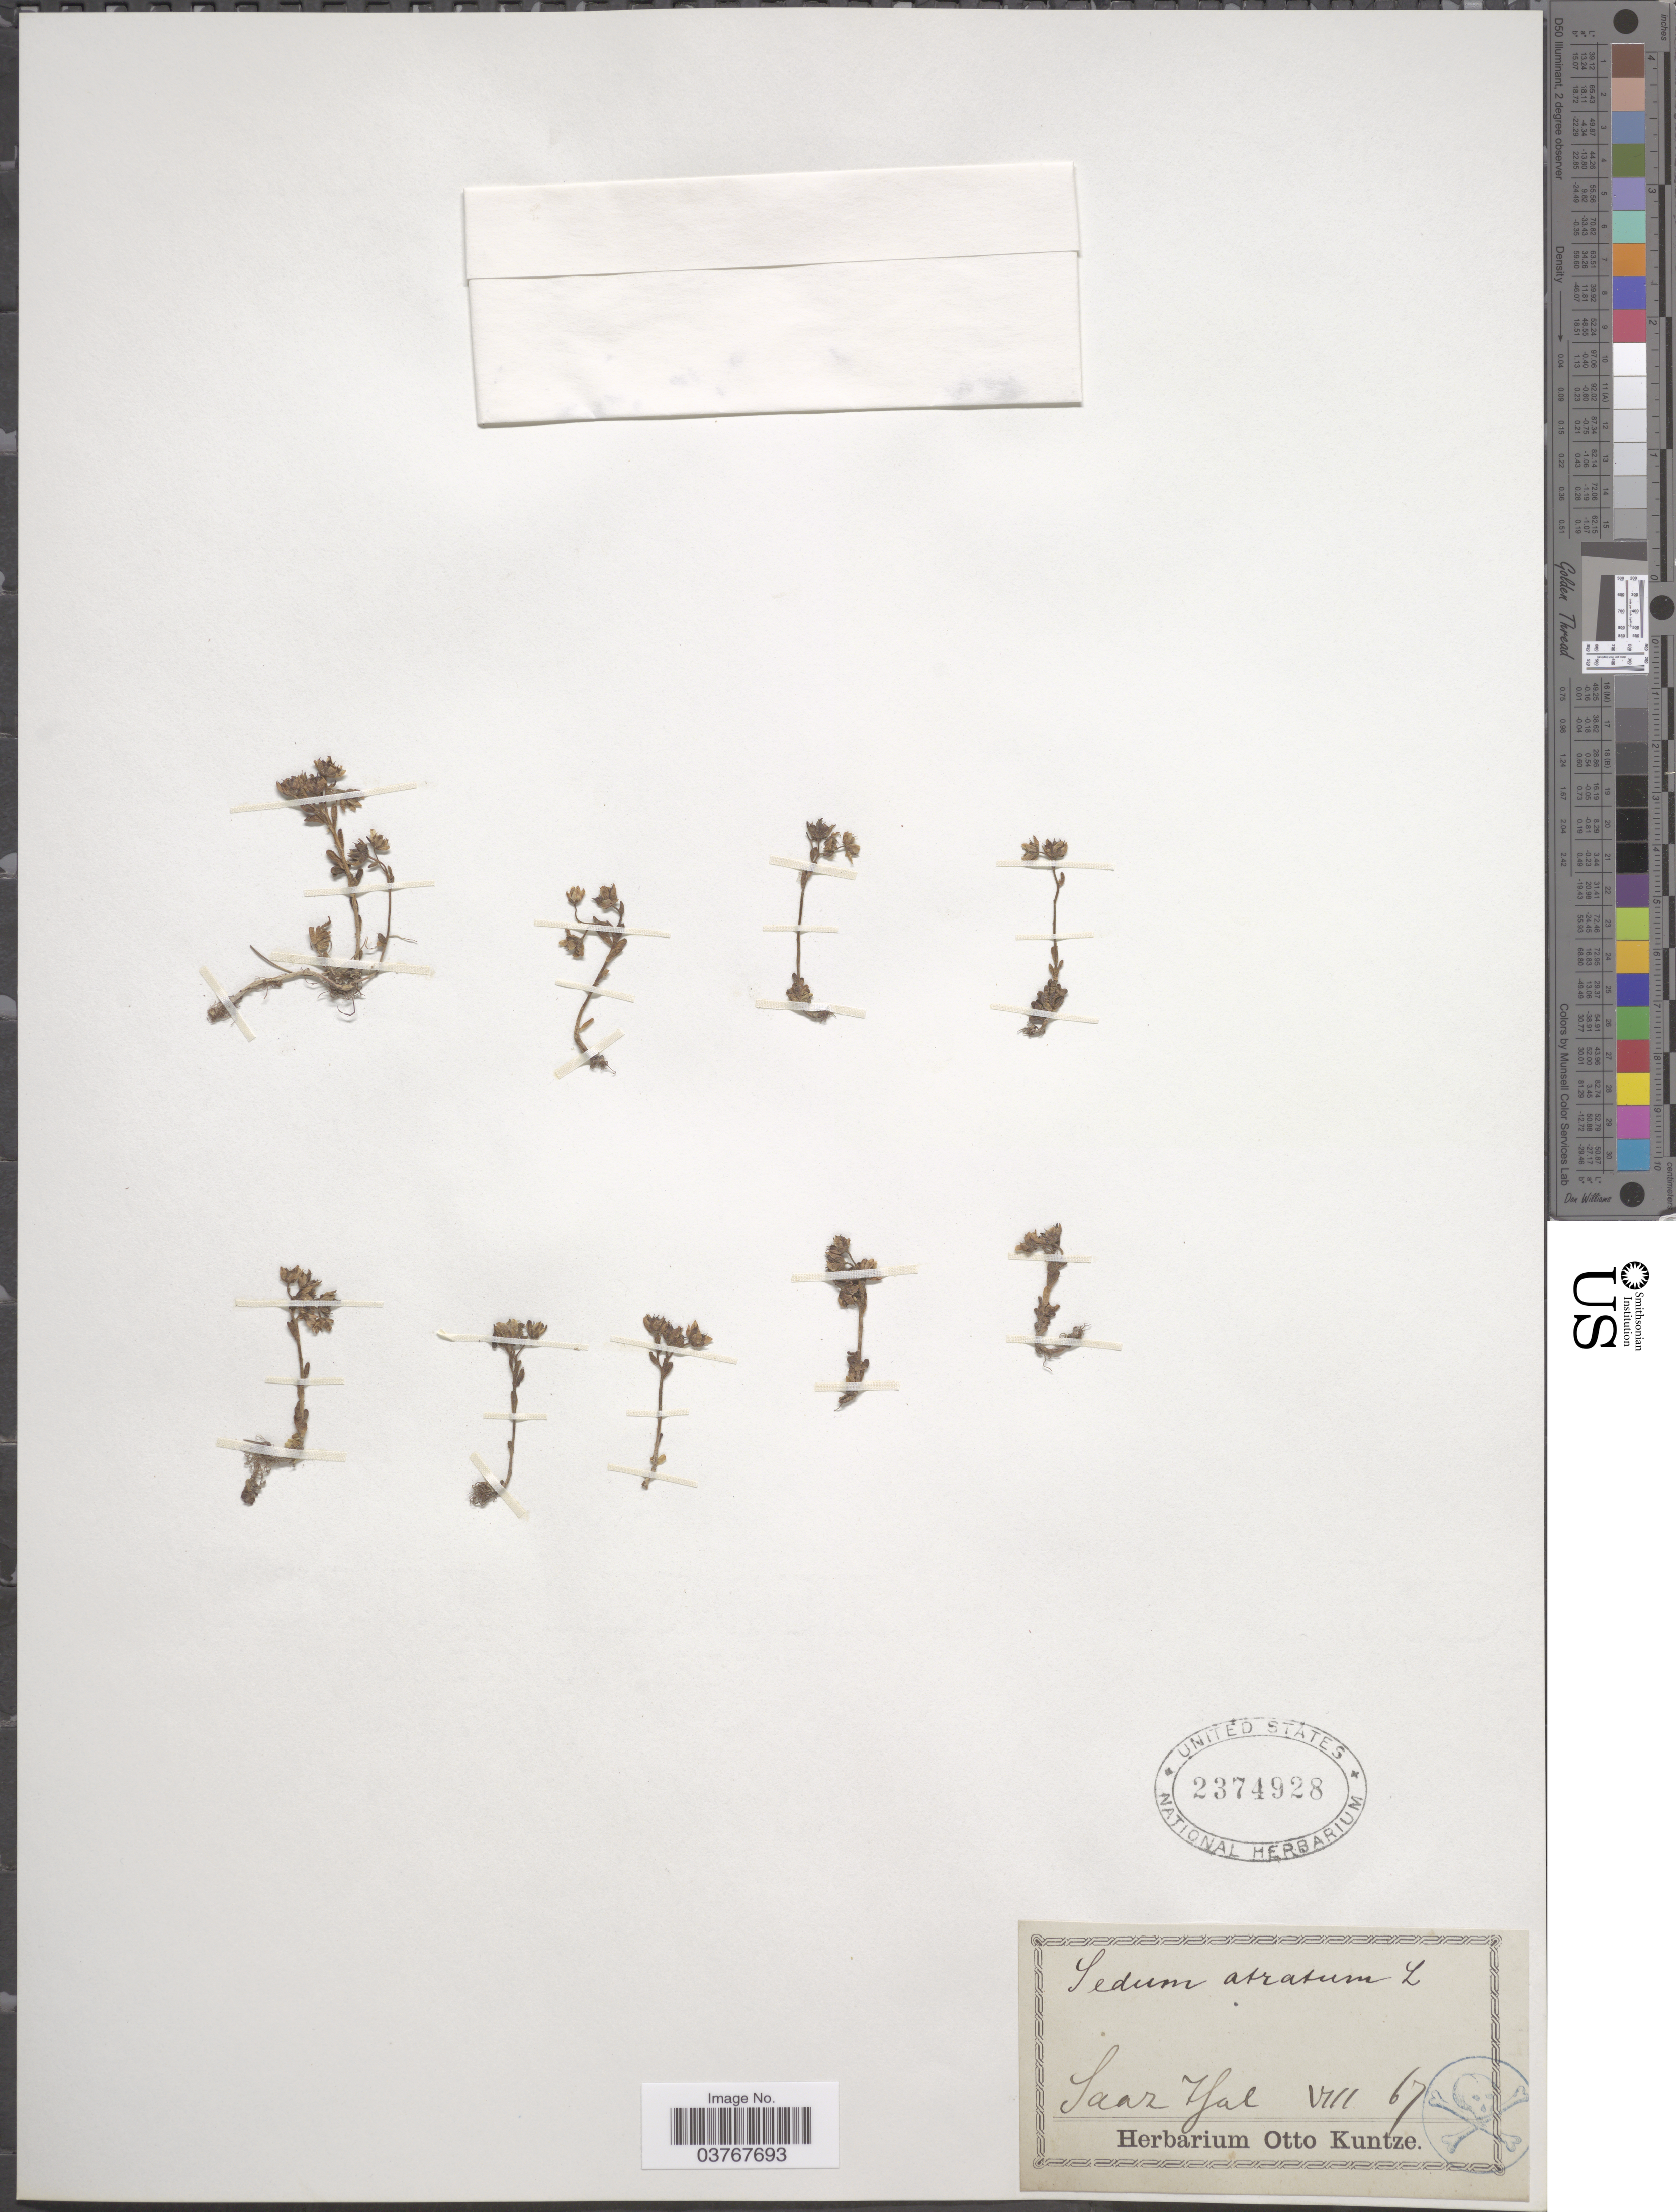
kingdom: Plantae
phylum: Tracheophyta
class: Magnoliopsida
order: Saxifragales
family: Crassulaceae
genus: Sedum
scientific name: Sedum atratum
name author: L.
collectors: ex herb. Otto Kuntze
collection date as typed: Transcribed d/m/y: /8/67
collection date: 1867-08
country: Austria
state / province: Steiermark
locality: Saaz Thal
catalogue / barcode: US 2374928